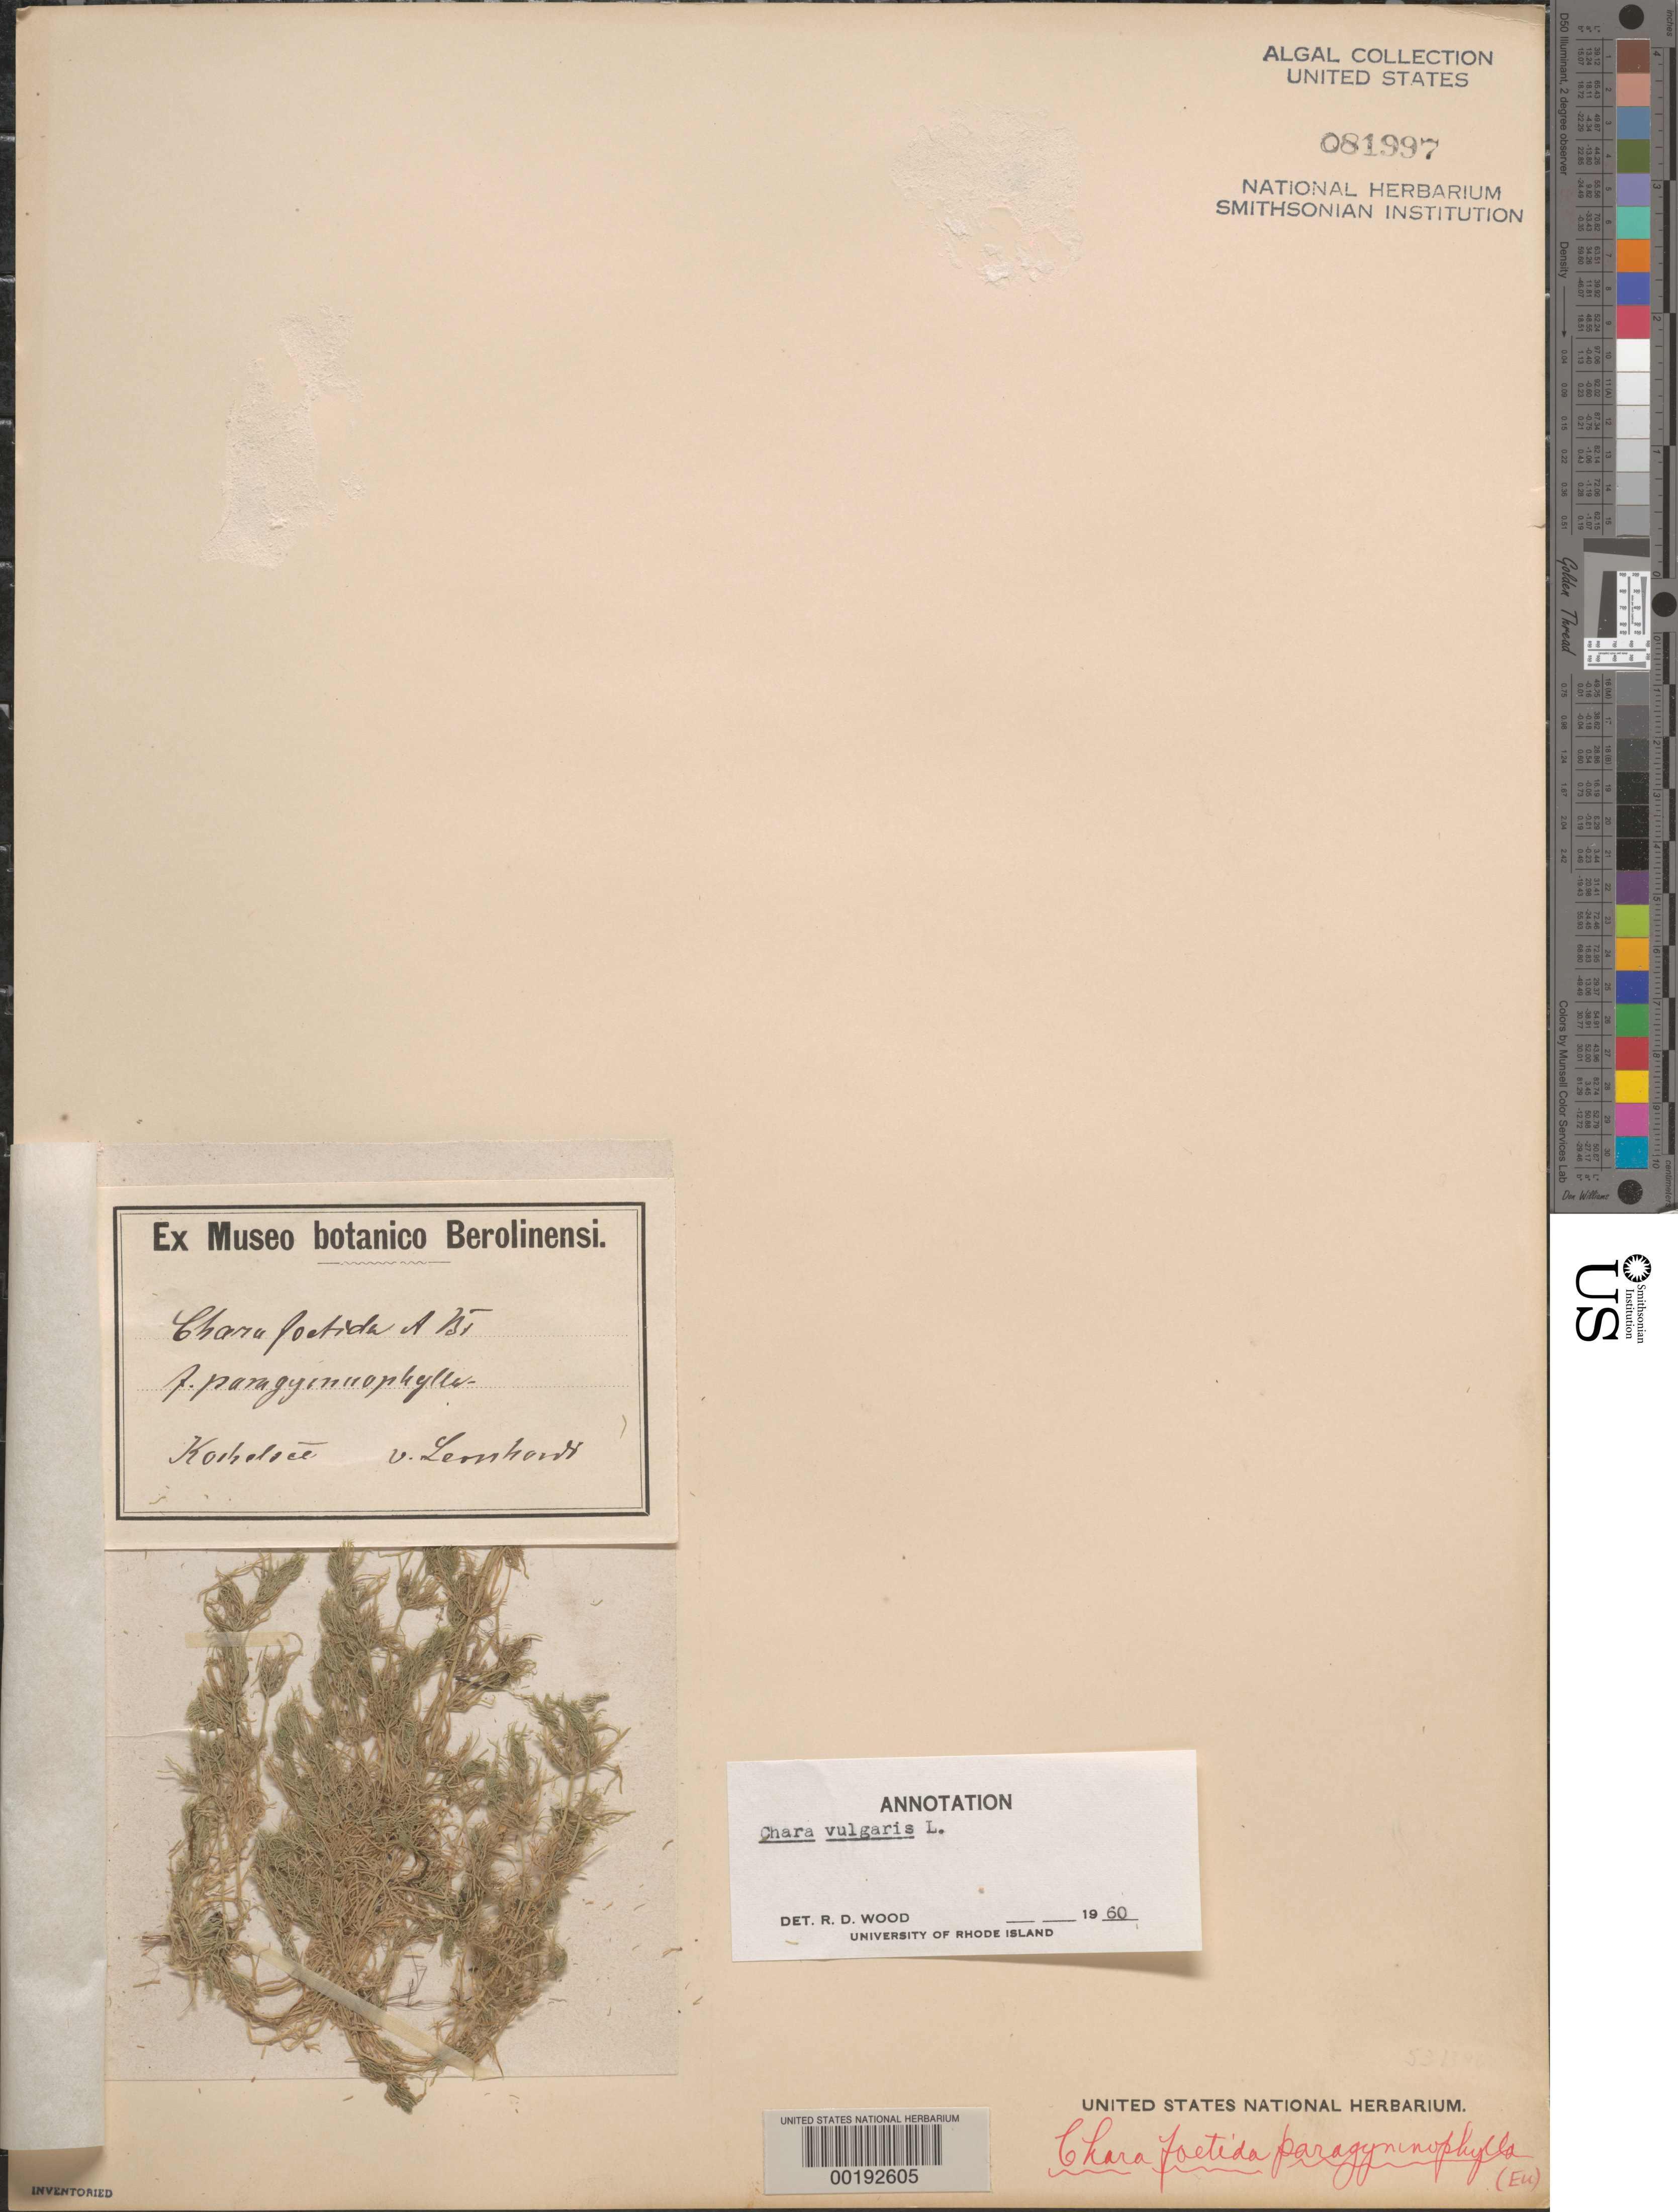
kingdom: Plantae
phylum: Charophyta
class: Charophyceae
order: Charales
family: Characeae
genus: Chara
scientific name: Chara vulgaris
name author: L.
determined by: Wood, R. D.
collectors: H. Leonhardi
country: Germany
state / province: Bayern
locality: Kochelsee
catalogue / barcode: US 81997